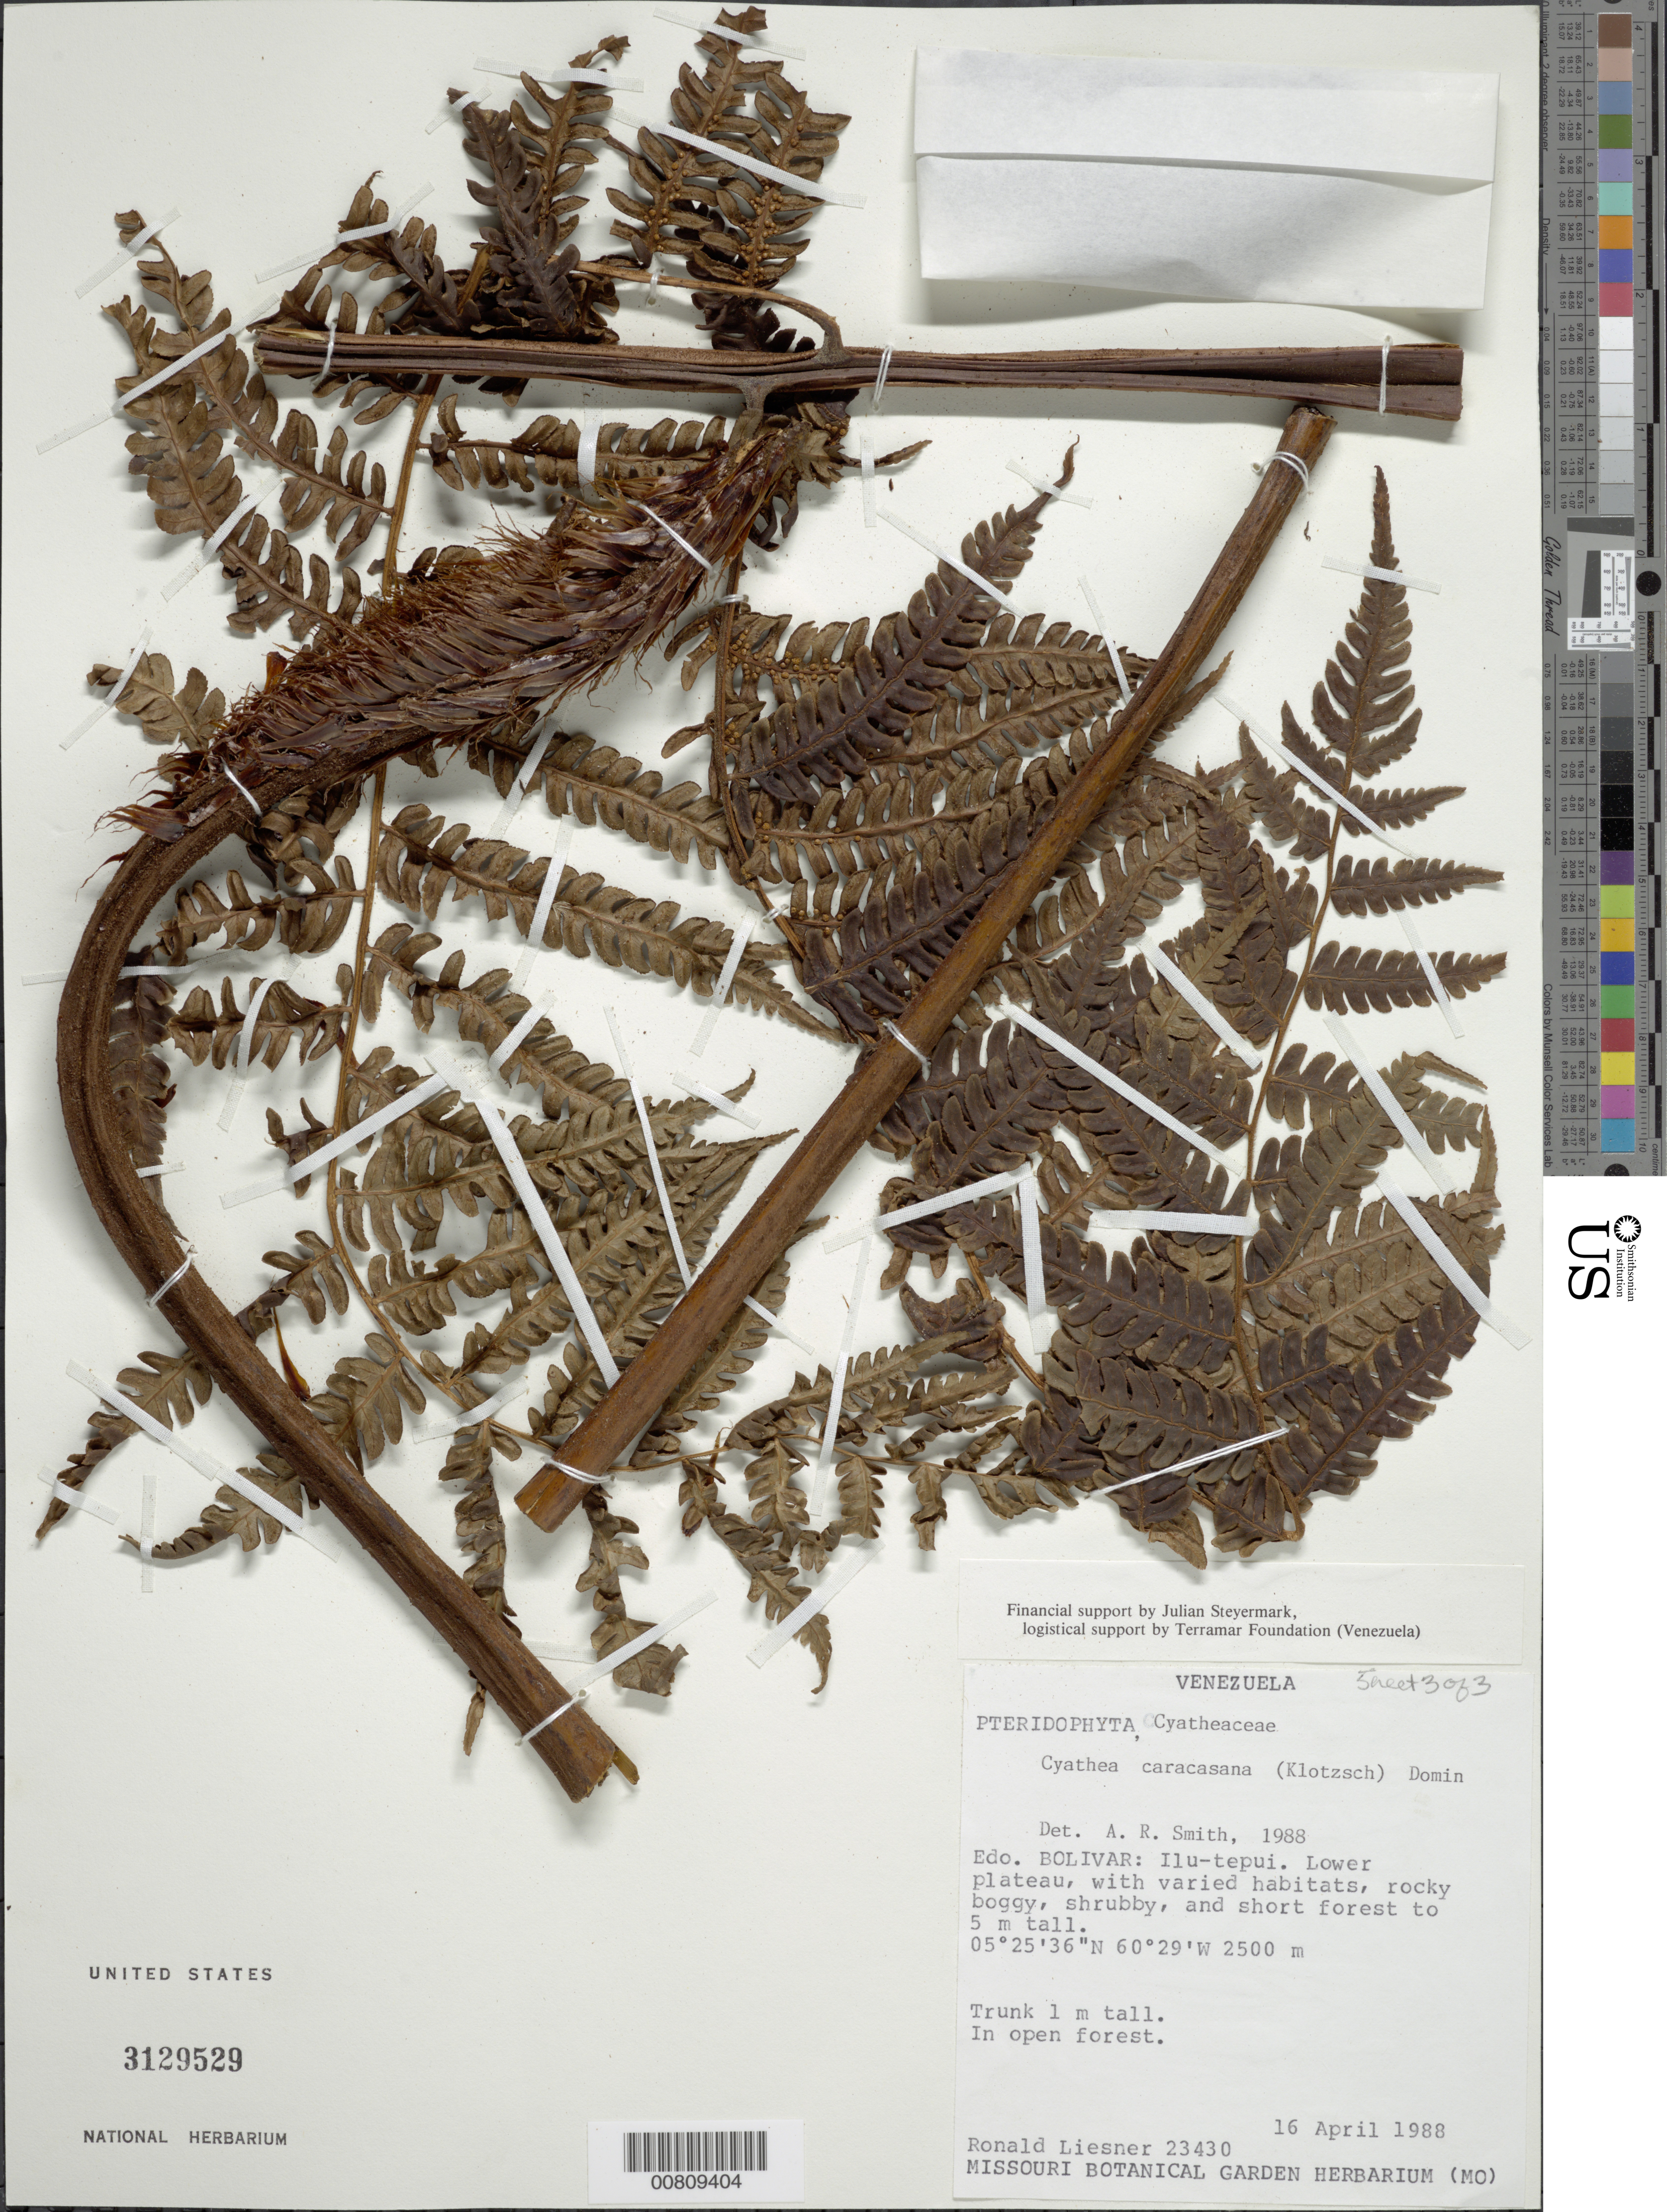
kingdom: Plantae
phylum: Tracheophyta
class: Polypodiopsida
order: Cyatheales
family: Cyatheaceae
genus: Cyathea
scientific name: Cyathea caracasana var. caracasana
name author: (Klotzsch) Domin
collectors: R. L. Liesner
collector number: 23430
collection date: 1988-04-16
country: Venezuela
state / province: Bolivar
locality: Edo. Bolivar: Ilu-tepui. Lower plateau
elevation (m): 2500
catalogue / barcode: US 3129529